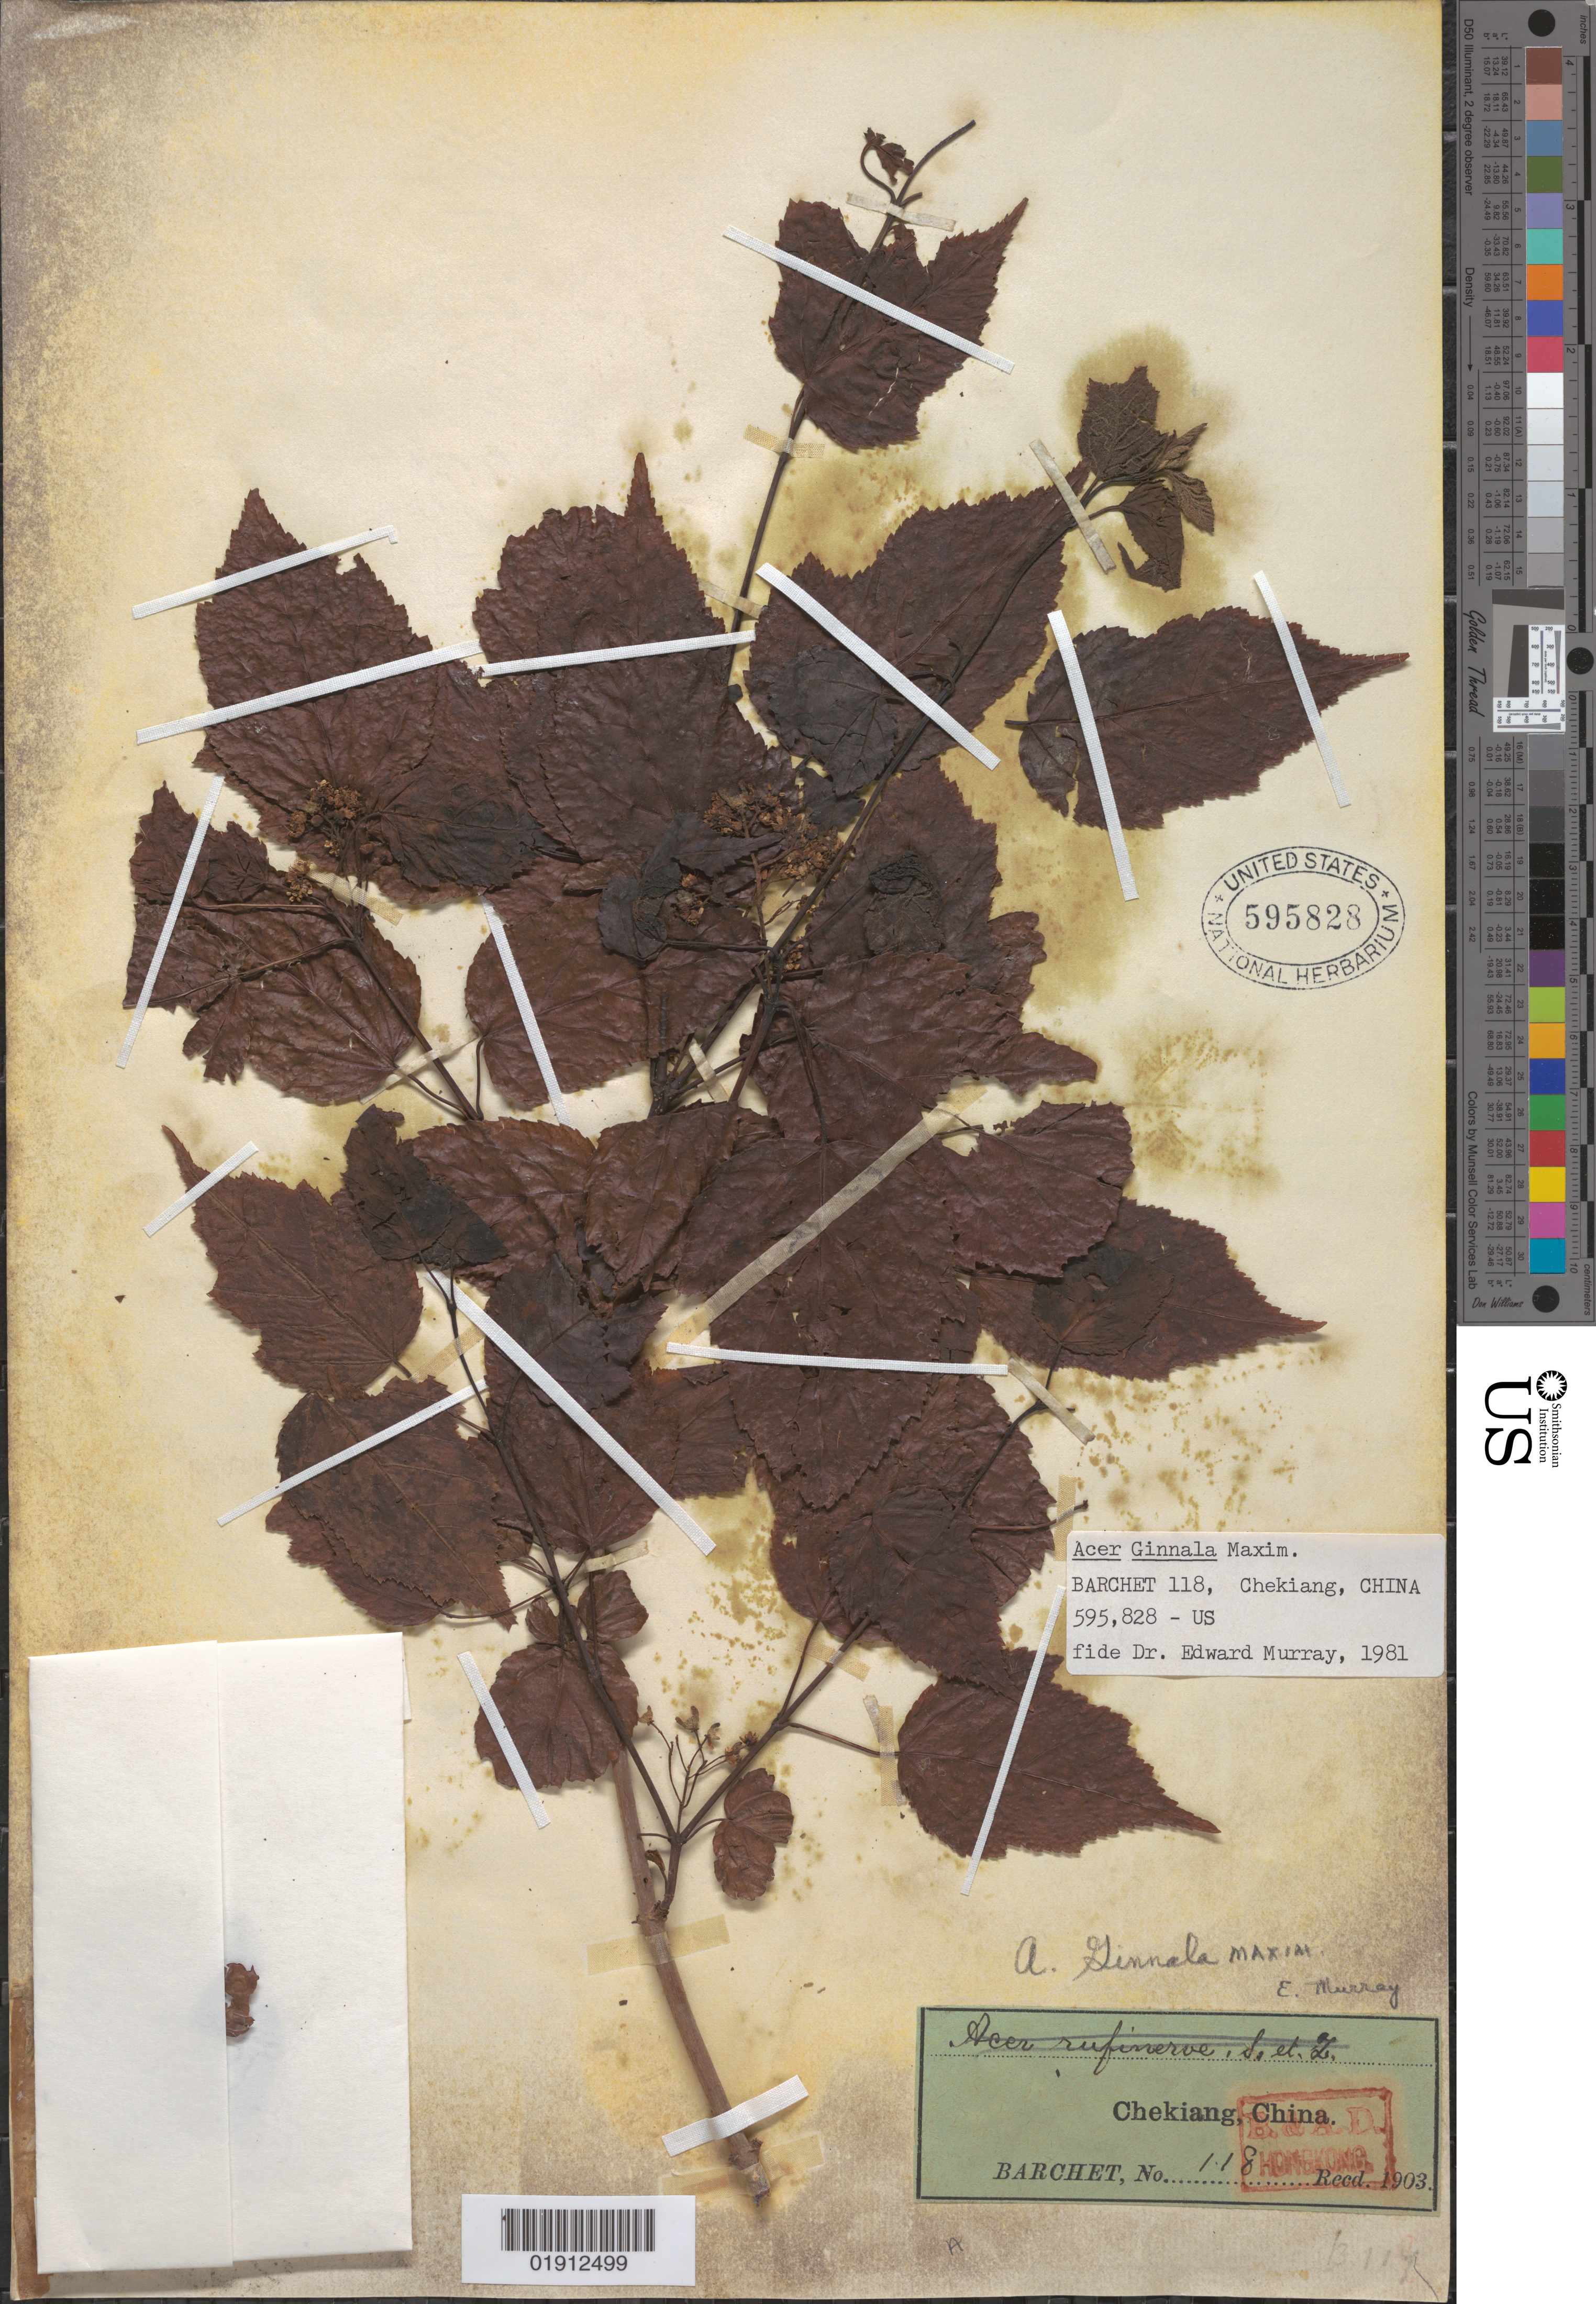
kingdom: Plantae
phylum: Tracheophyta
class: Magnoliopsida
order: Sapindales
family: Sapindaceae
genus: Acer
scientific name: Acer ginnala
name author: Maxim.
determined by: Murray, Edward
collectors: Barchet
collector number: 118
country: China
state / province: Zhejiang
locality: Chekiang [Zhejiang]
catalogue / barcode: US 595828